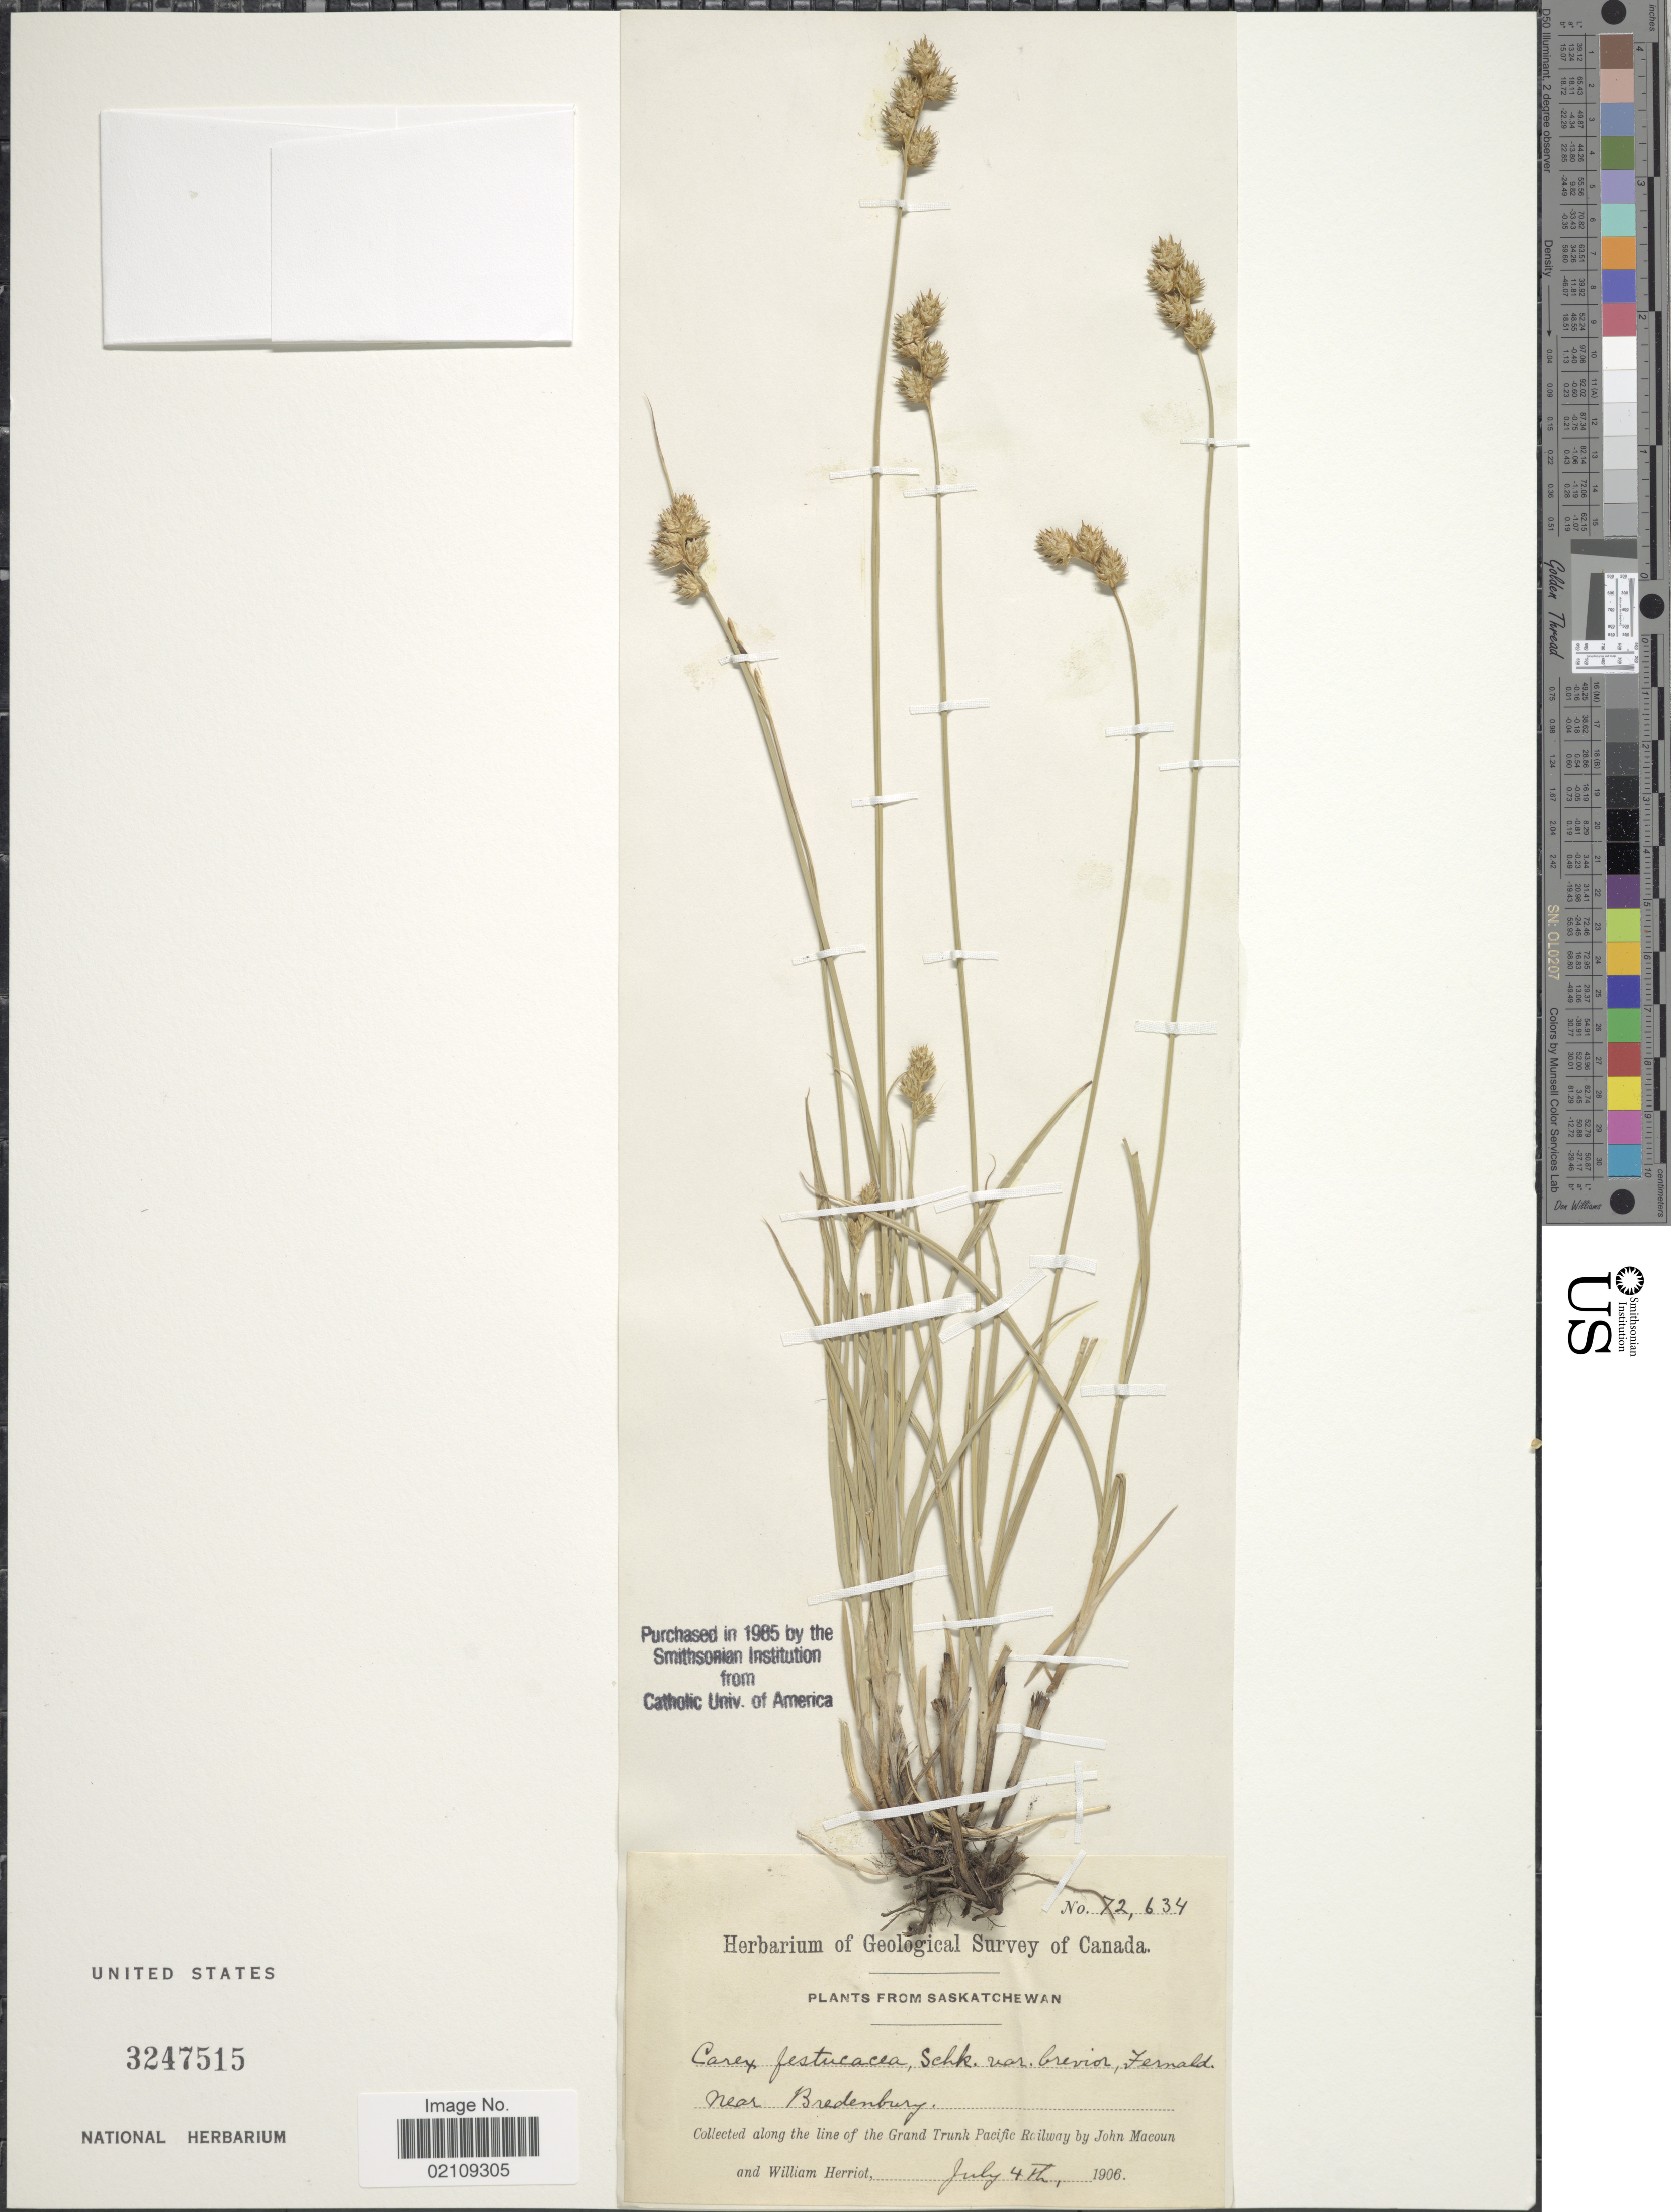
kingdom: Plantae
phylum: Tracheophyta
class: Liliopsida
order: Poales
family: Cyperaceae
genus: Carex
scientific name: Carex festucacea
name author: Willd.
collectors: J. Macoun & W. Herriot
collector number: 72634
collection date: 1906-07-04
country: Canada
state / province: Saskatchewan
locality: Near Bredenburg, along the line of the Grand Trunk Pacific Railway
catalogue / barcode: US 3247515